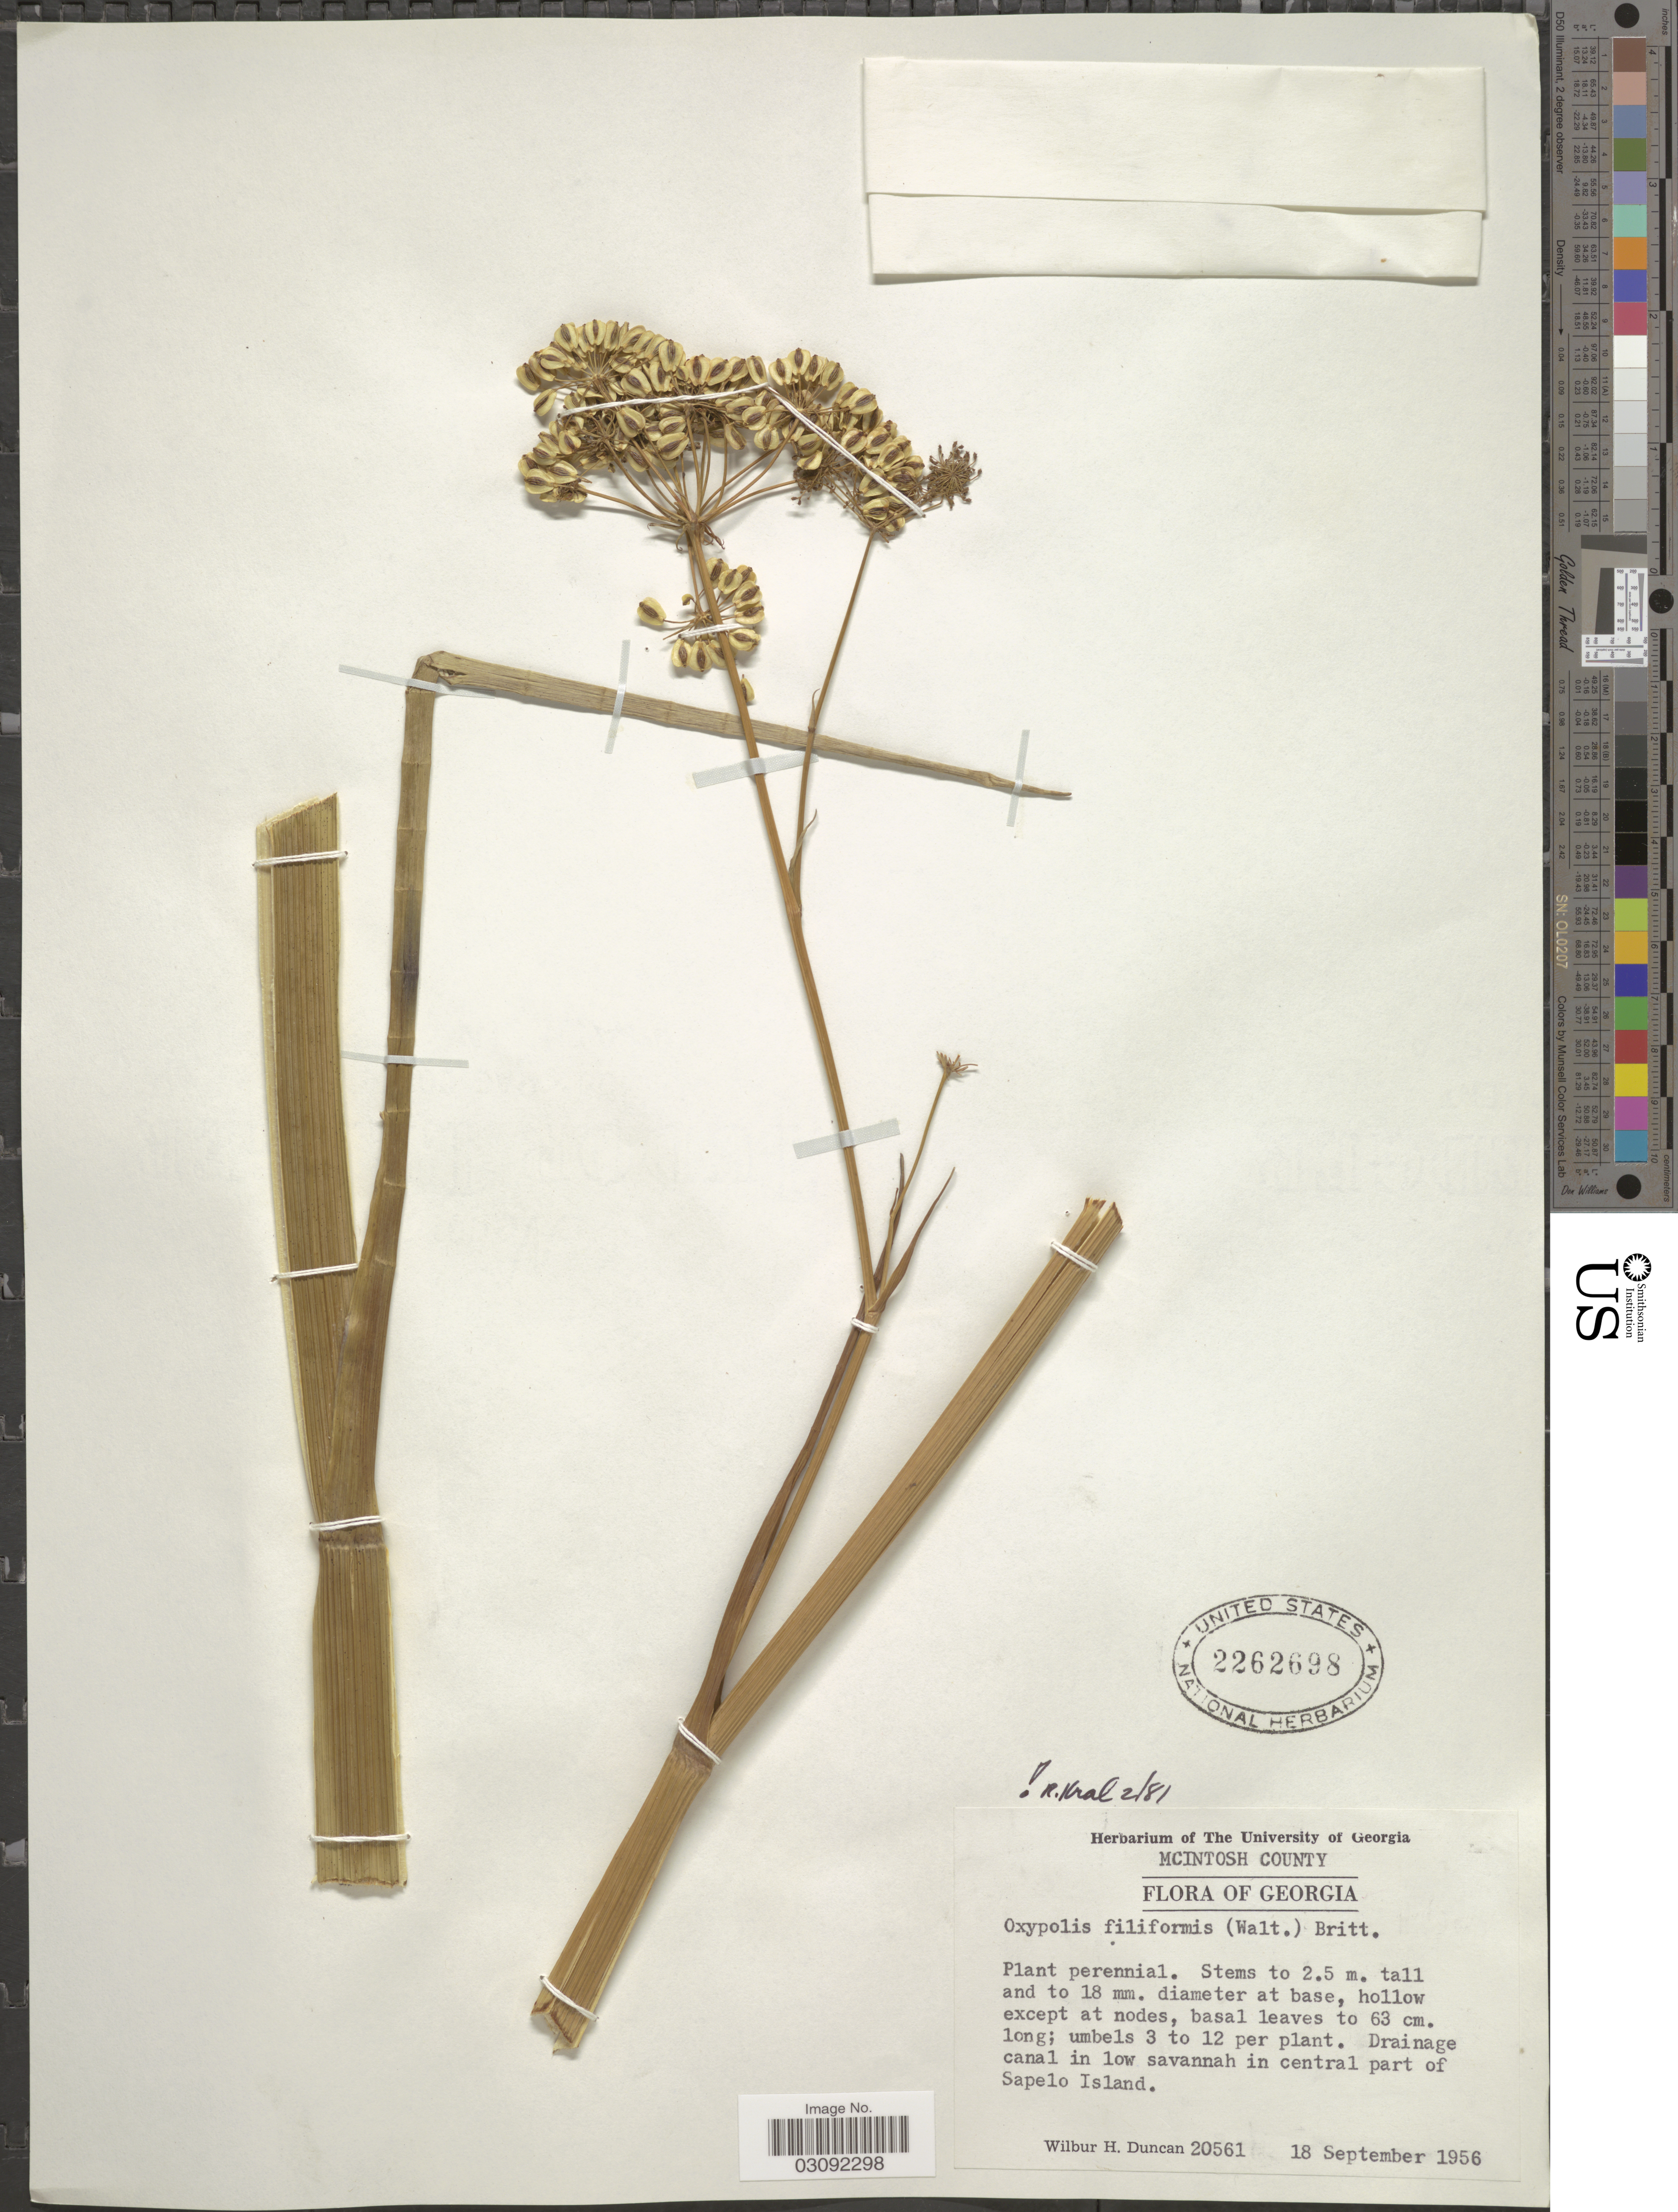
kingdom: Plantae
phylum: Tracheophyta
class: Magnoliopsida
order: Apiales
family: Apiaceae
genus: Oxypolis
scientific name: Oxypolis filiformis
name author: (Walter) Britton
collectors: W. H. Duncan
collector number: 20561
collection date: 1956-09-18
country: United States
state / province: Georgia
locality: McIntosh County. Central part of Sapelo Island.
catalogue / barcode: US 2262698